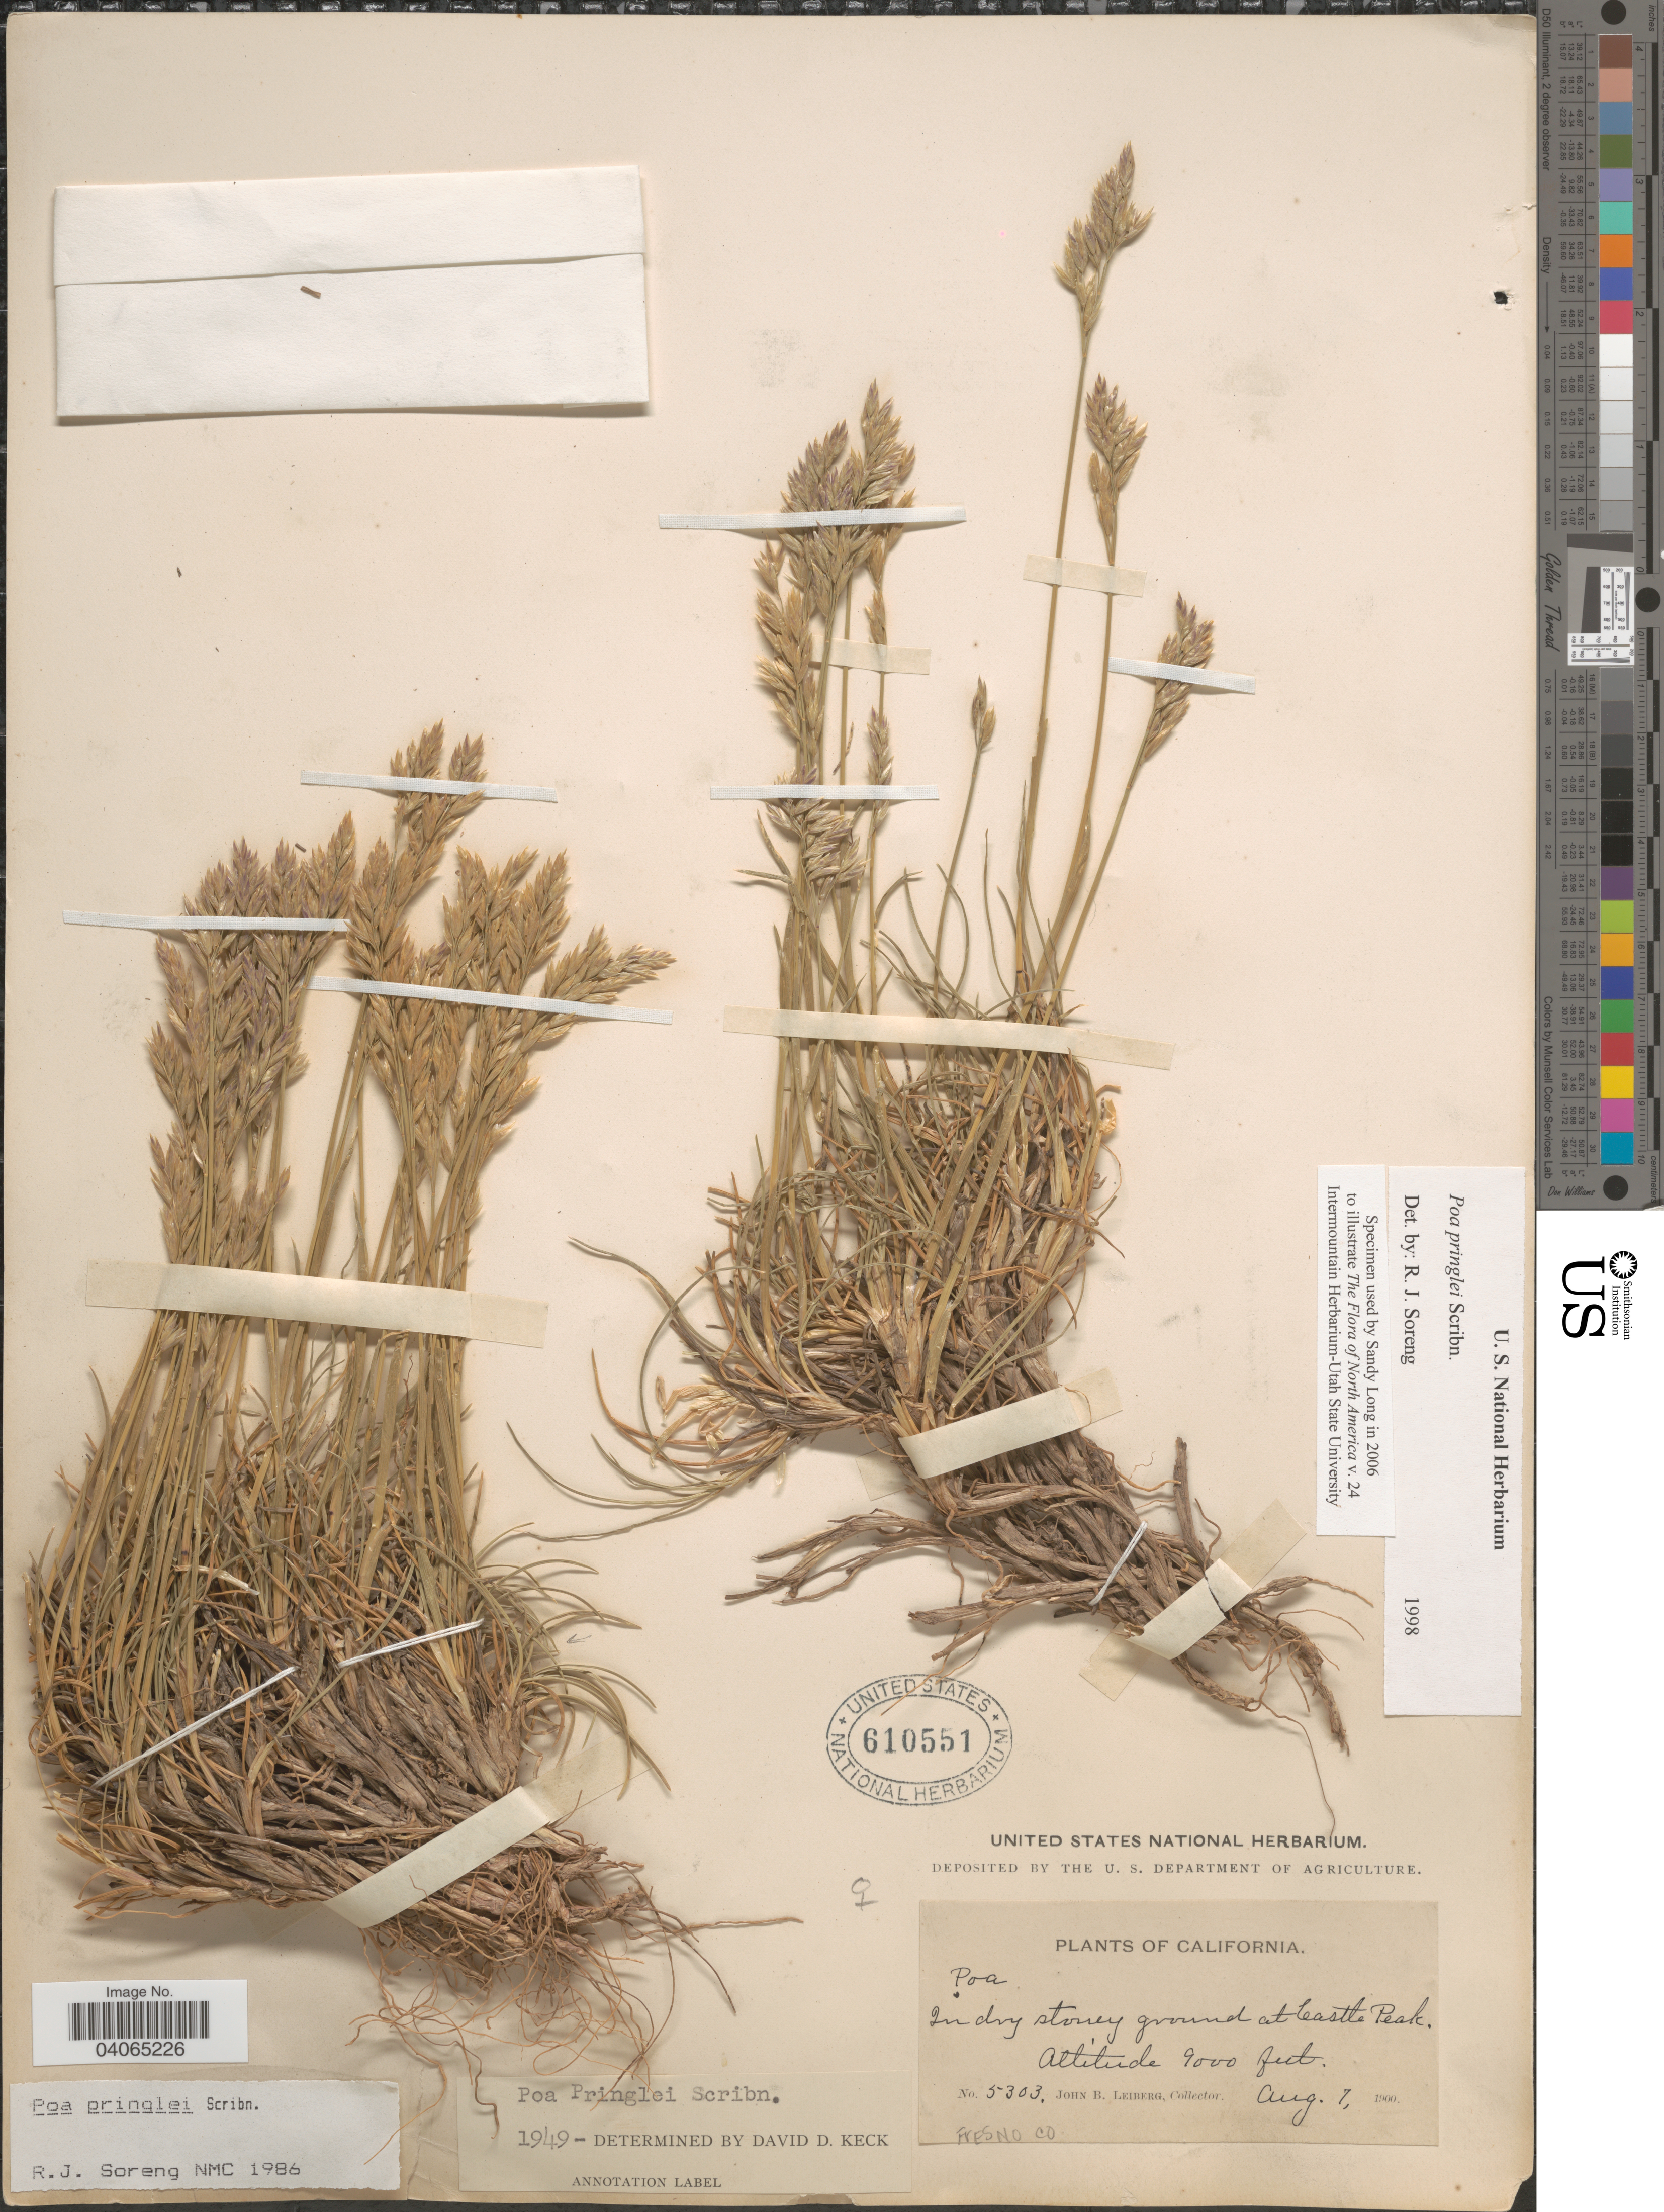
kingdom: Plantae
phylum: Tracheophyta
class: Liliopsida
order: Poales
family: Poaceae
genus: Poa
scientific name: Poa pringlei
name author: Scribn.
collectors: J. B. Leiberg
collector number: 5303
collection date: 1900-08-07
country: United States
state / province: California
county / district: Fresno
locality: In dry stoney ground at Castle Peak. Fresno Co.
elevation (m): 2743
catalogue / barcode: US 610551